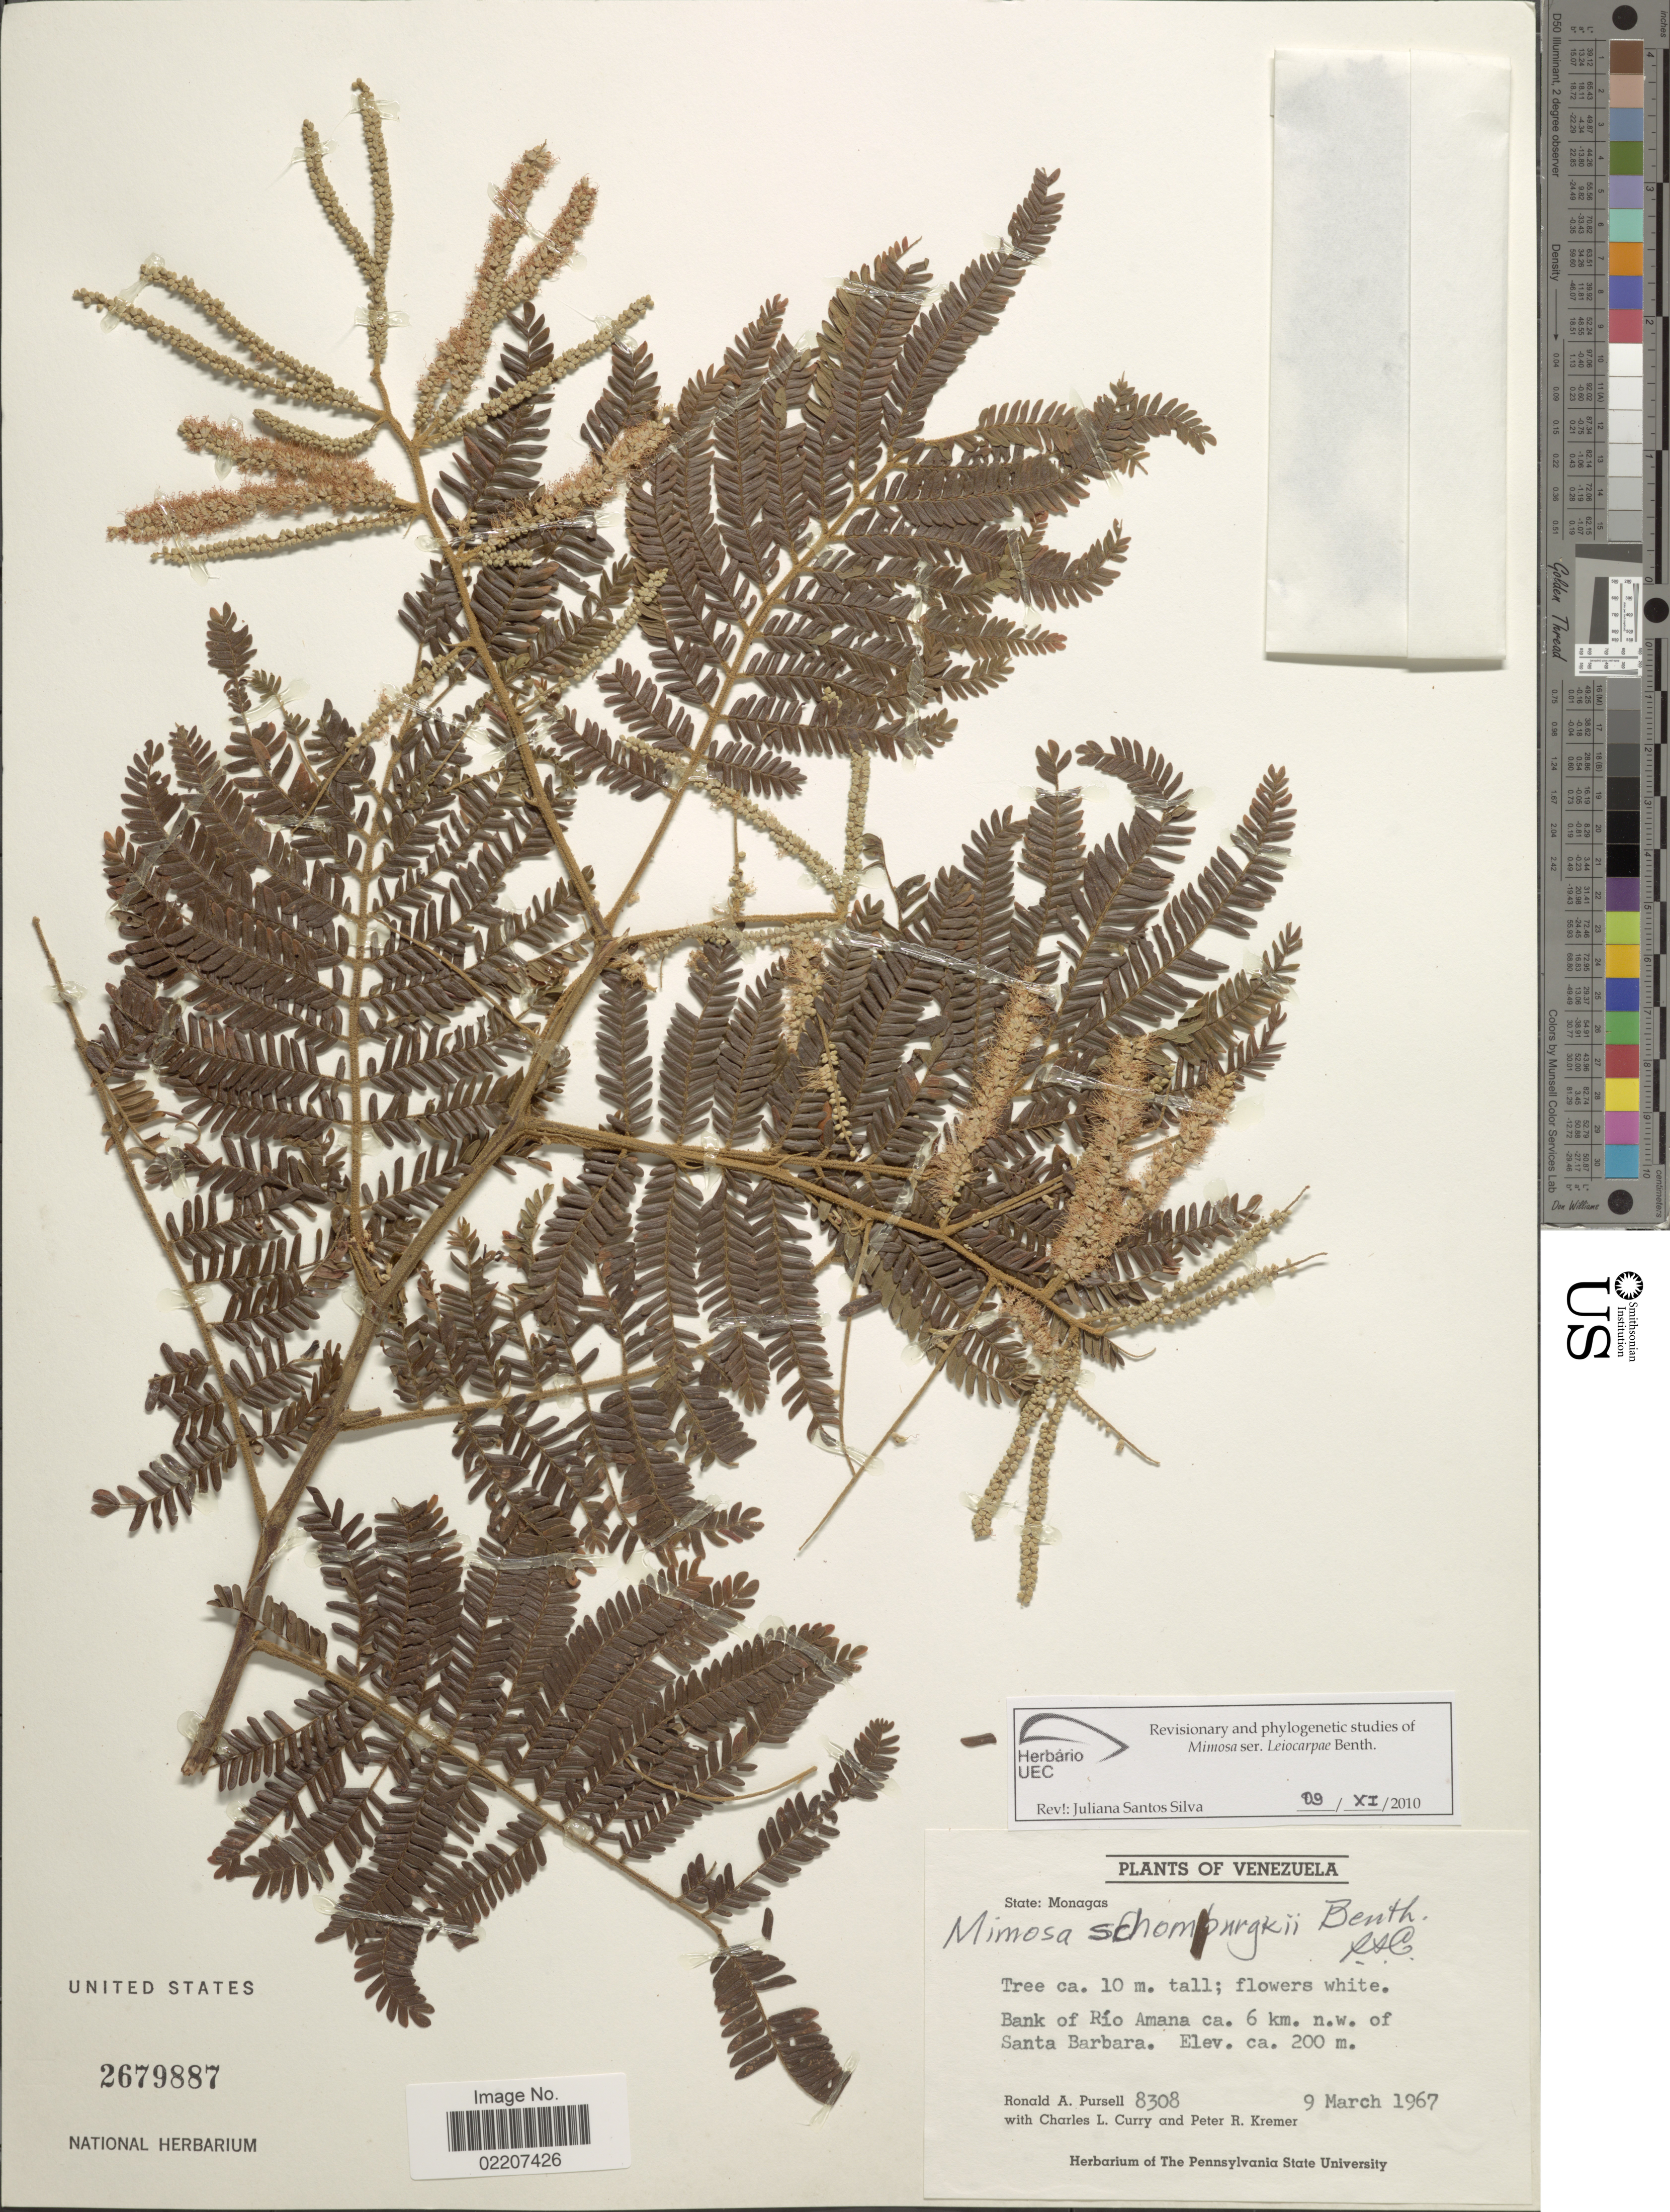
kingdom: Plantae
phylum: Tracheophyta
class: Magnoliopsida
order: Fabales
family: Fabaceae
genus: Mimosa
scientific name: Mimosa schomburgkii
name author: Benth.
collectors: R. A. Pursell, C. L. Curry & P. Kremer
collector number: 8308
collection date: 1967-03-09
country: Venezuela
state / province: Monagas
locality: State: Monagas, Bank of Rio Amana, 6 km n.w. of Santa Barbara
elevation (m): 200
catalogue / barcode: US 2679887